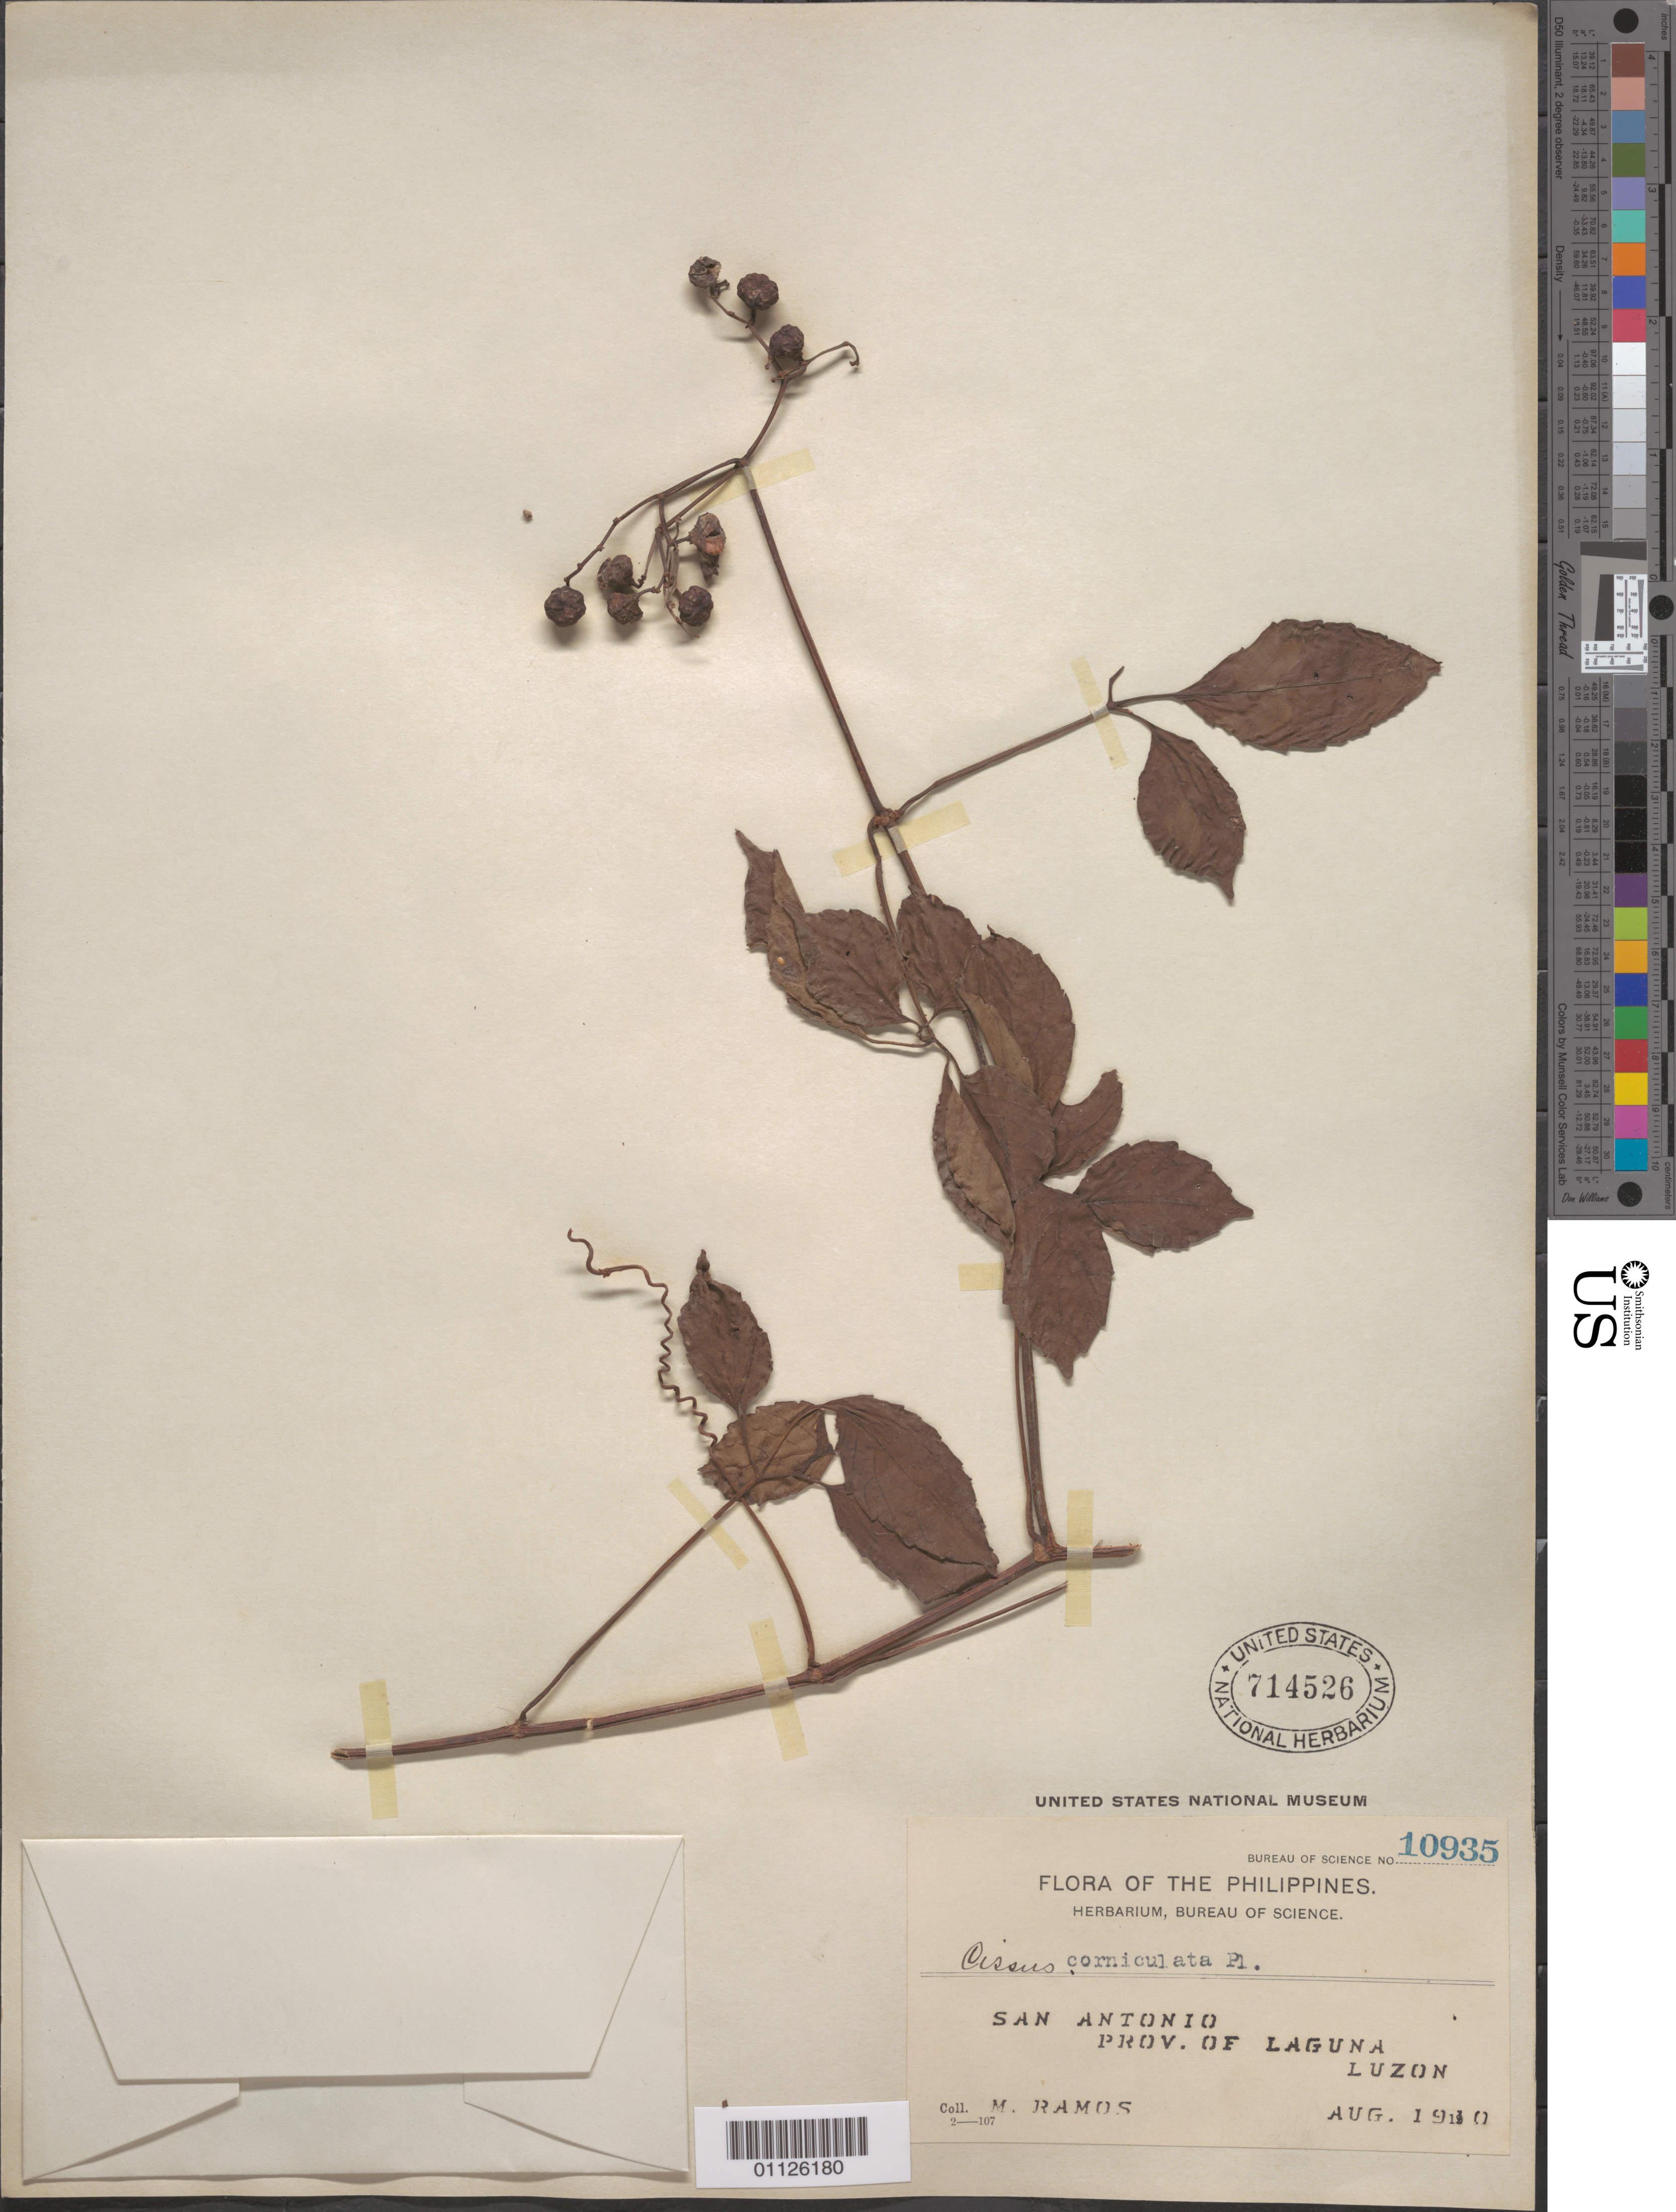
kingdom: Plantae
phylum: Tracheophyta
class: Magnoliopsida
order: Vitales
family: Vitaceae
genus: Cissus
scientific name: Cissus corniculata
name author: (Benth.) Planch.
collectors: M. Ramos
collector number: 10935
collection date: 1910-08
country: Philippines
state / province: Calabarzon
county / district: Laguna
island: Luzon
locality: Luzon. San Antonio.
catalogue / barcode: US 714526